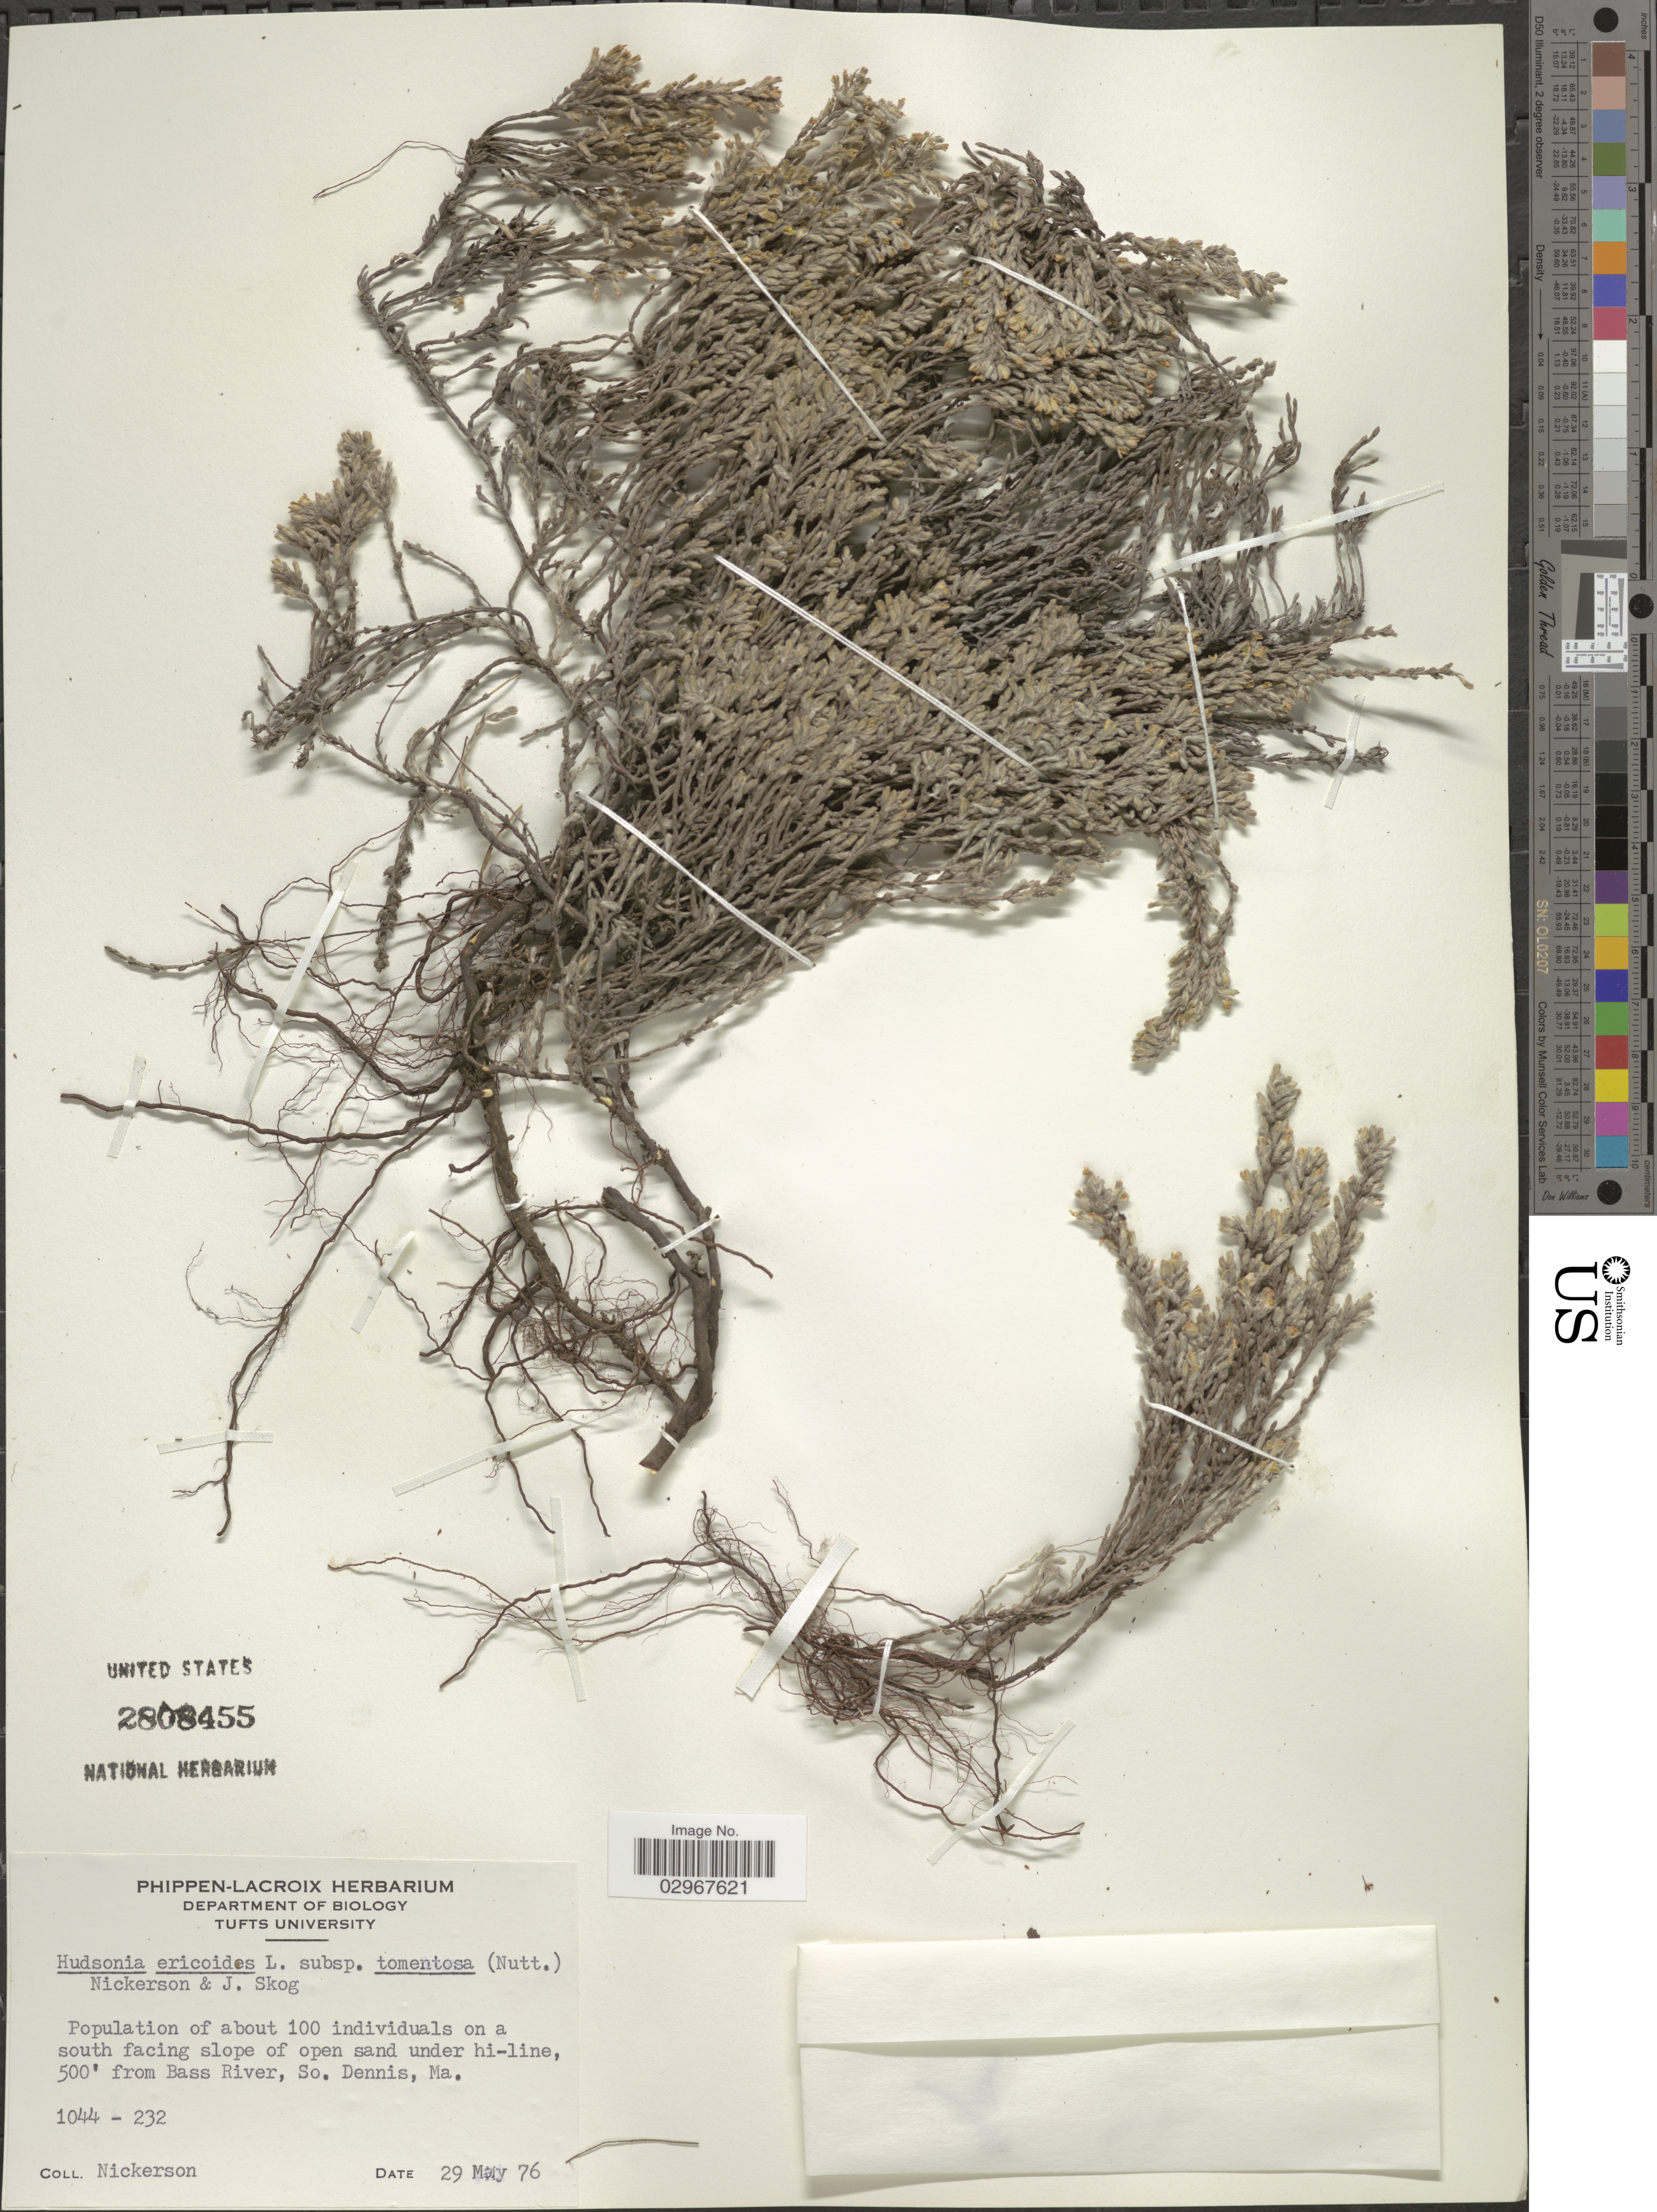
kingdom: Plantae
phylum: Tracheophyta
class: Magnoliopsida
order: Malvales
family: Cistaceae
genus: Hudsonia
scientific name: Hudsonia tomentosa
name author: Nutt.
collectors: Nickerson, --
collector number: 1044-232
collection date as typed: Transcribed d/m/y: 29/5/76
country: United States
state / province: Massachusetts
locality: On a south facing slope of open sand under hi-line, 500' from Bass River, So. Dennis, Ma.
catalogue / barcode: US 2808455